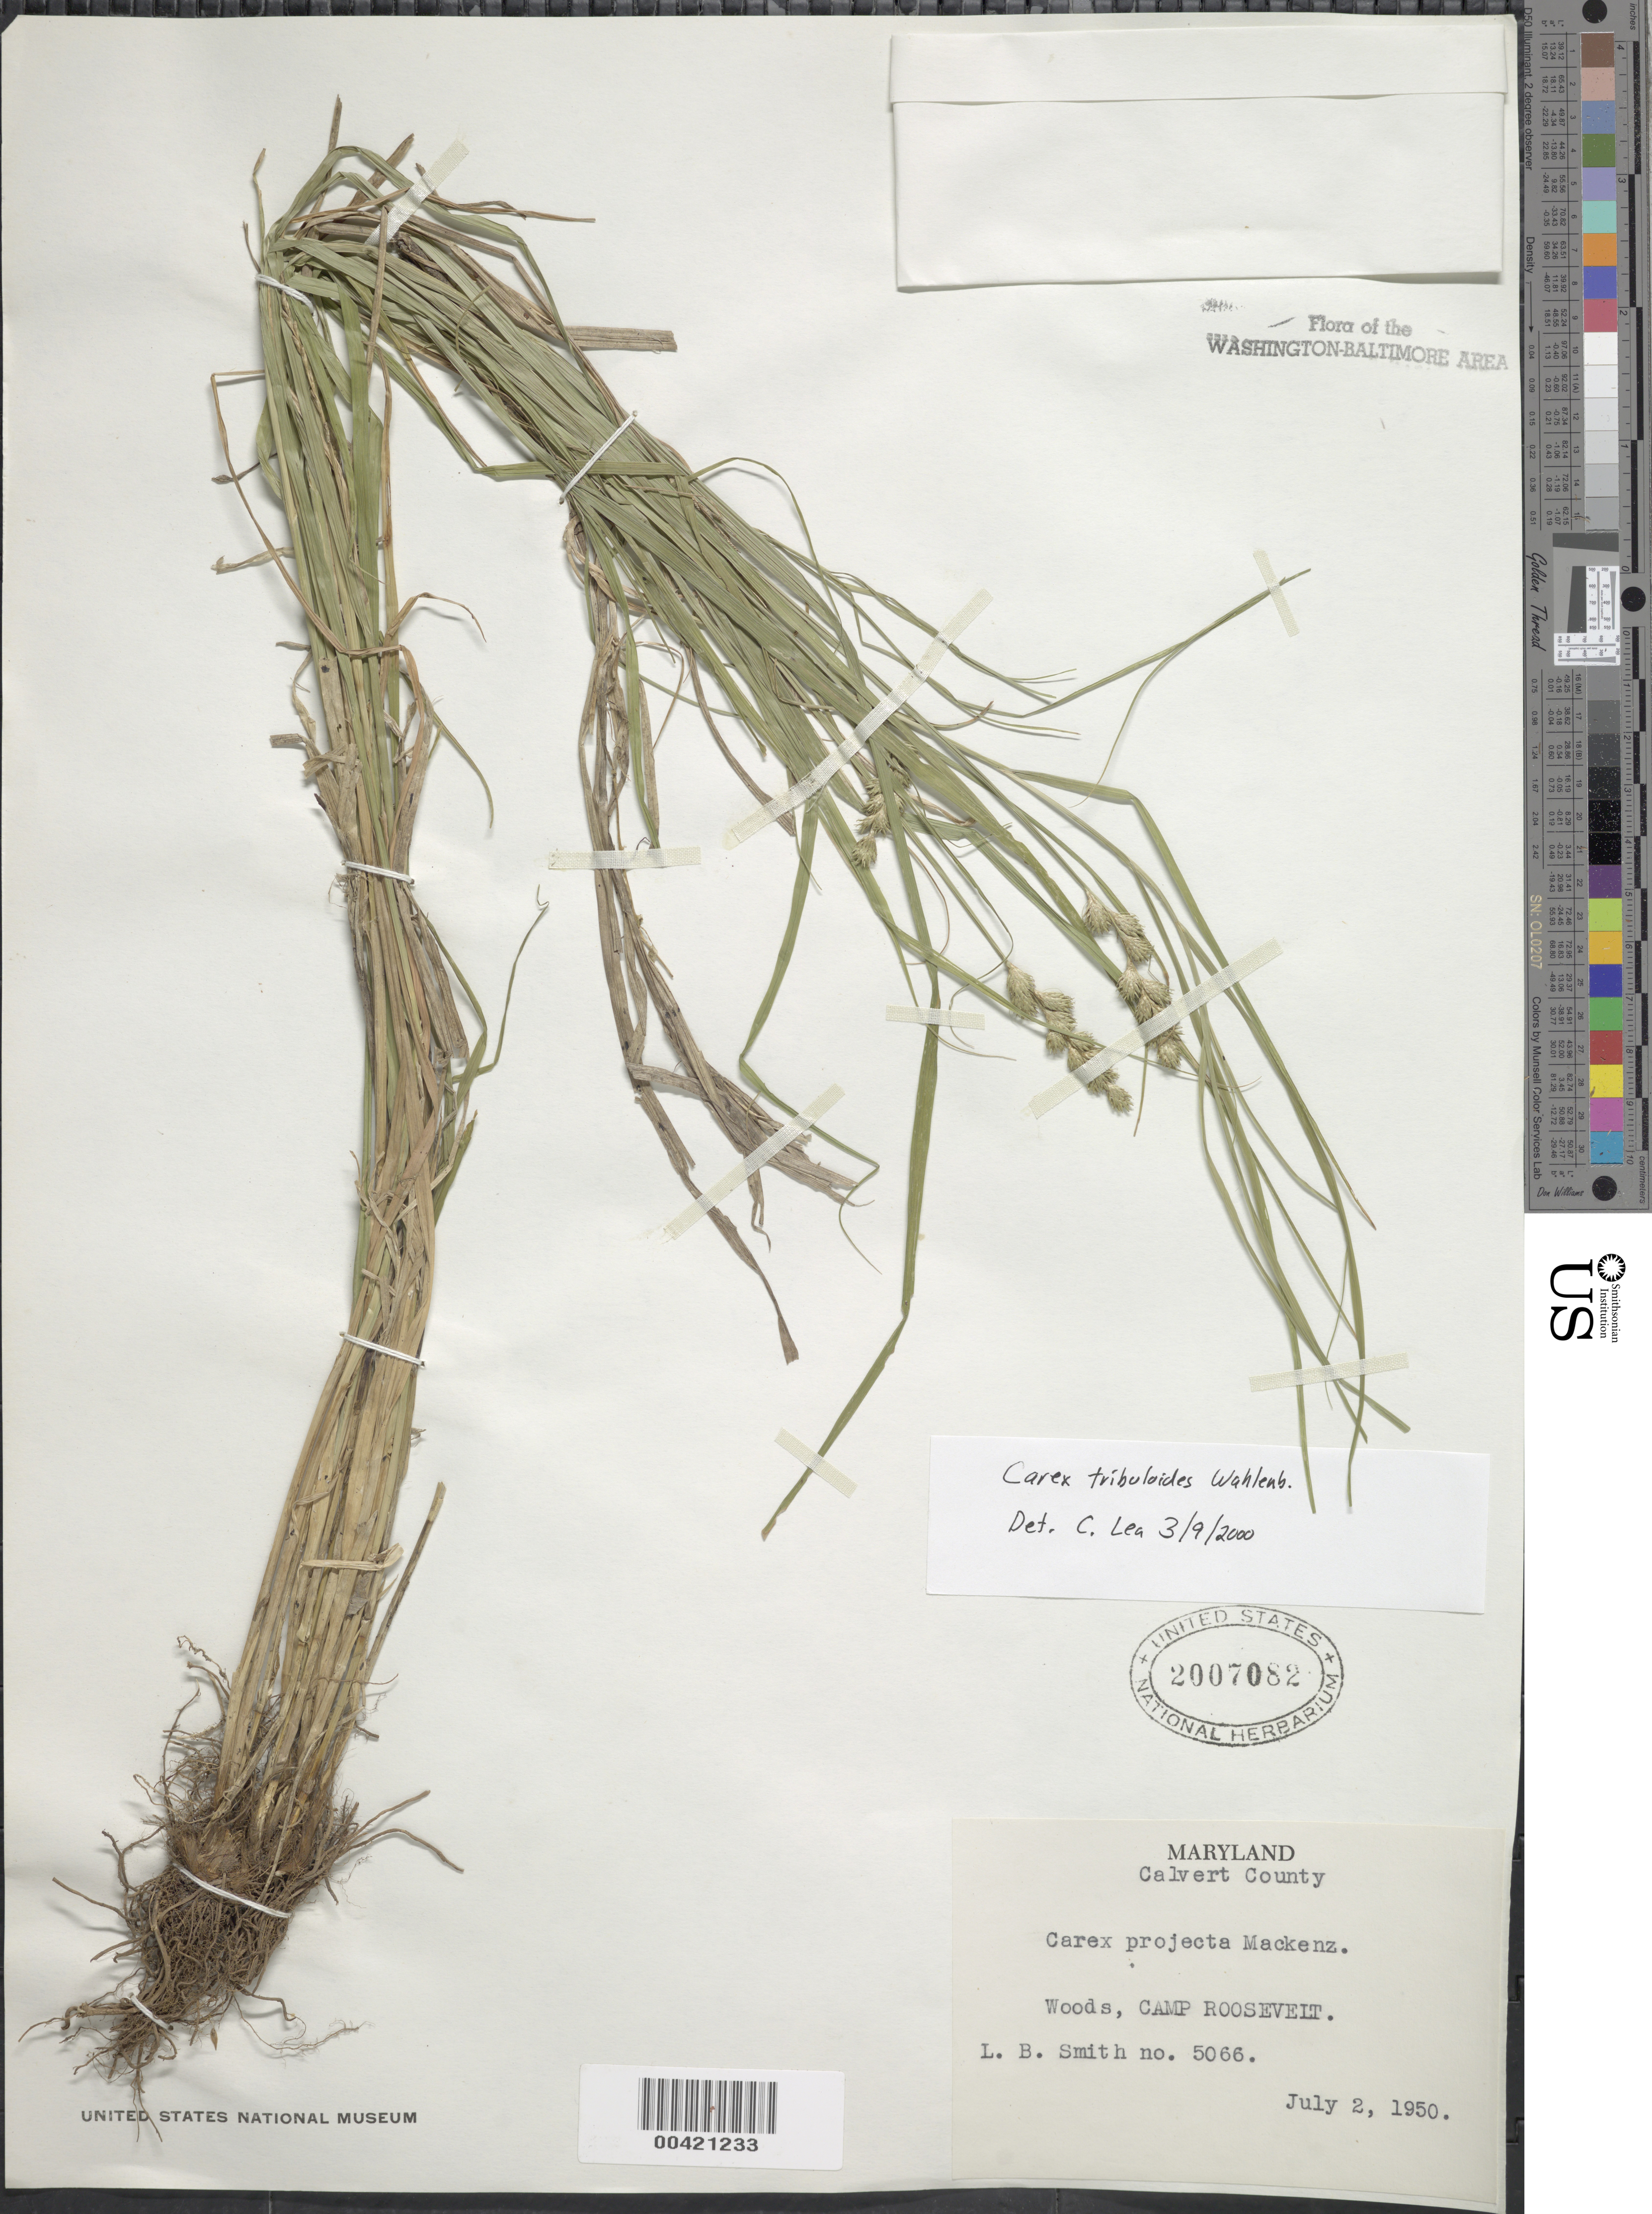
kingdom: Plantae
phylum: Tracheophyta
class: Liliopsida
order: Poales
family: Cyperaceae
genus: Carex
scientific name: Carex tribuloides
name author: Wahlenb.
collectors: L. Smith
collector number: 5066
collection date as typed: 02 Jul 1950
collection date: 1950-07-02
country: United States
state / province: Maryland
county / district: Calvert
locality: Camp Roosevelt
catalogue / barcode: US 2007082